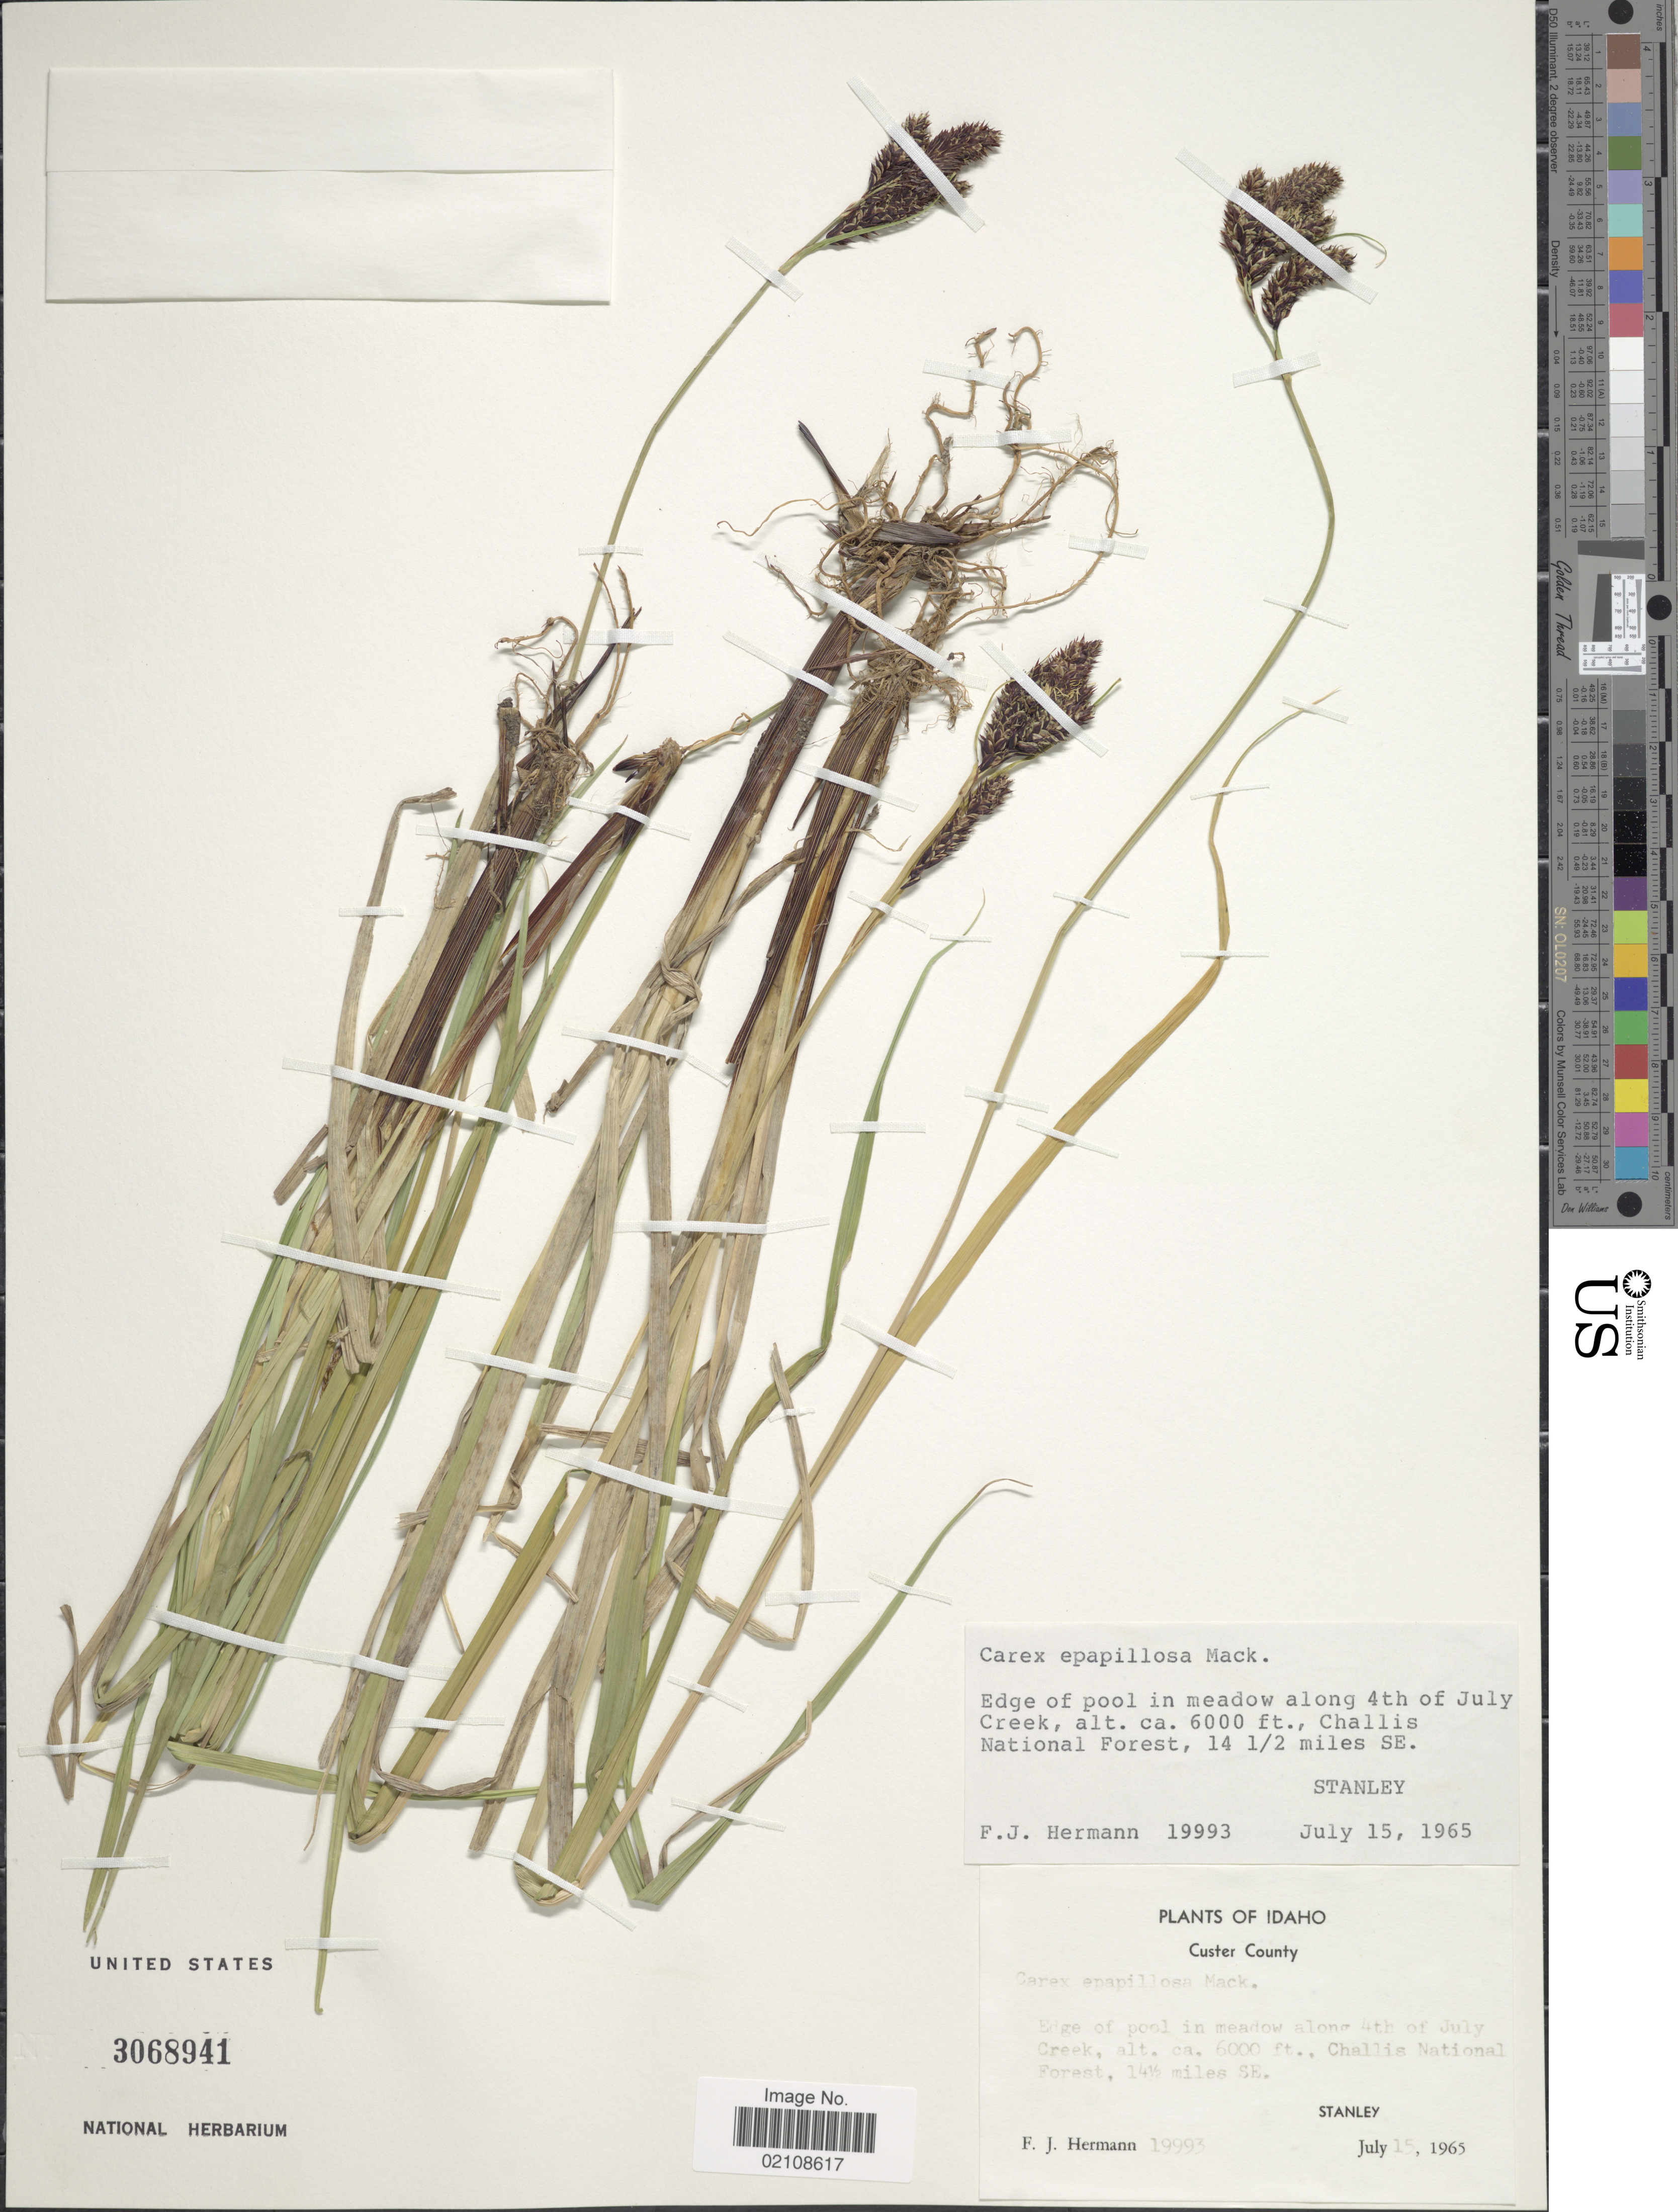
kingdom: Plantae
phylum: Tracheophyta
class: Liliopsida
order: Poales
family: Cyperaceae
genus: Carex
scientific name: Carex epapillosa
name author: Mack.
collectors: F. J. Hermann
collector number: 19993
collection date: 1965-07-15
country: United States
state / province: Idaho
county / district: Custer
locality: edge of pool in meadow along 4th of July Creek, Challis National Forest, 14 1/2 miles SE. Stanely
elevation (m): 1829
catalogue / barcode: US 3068941